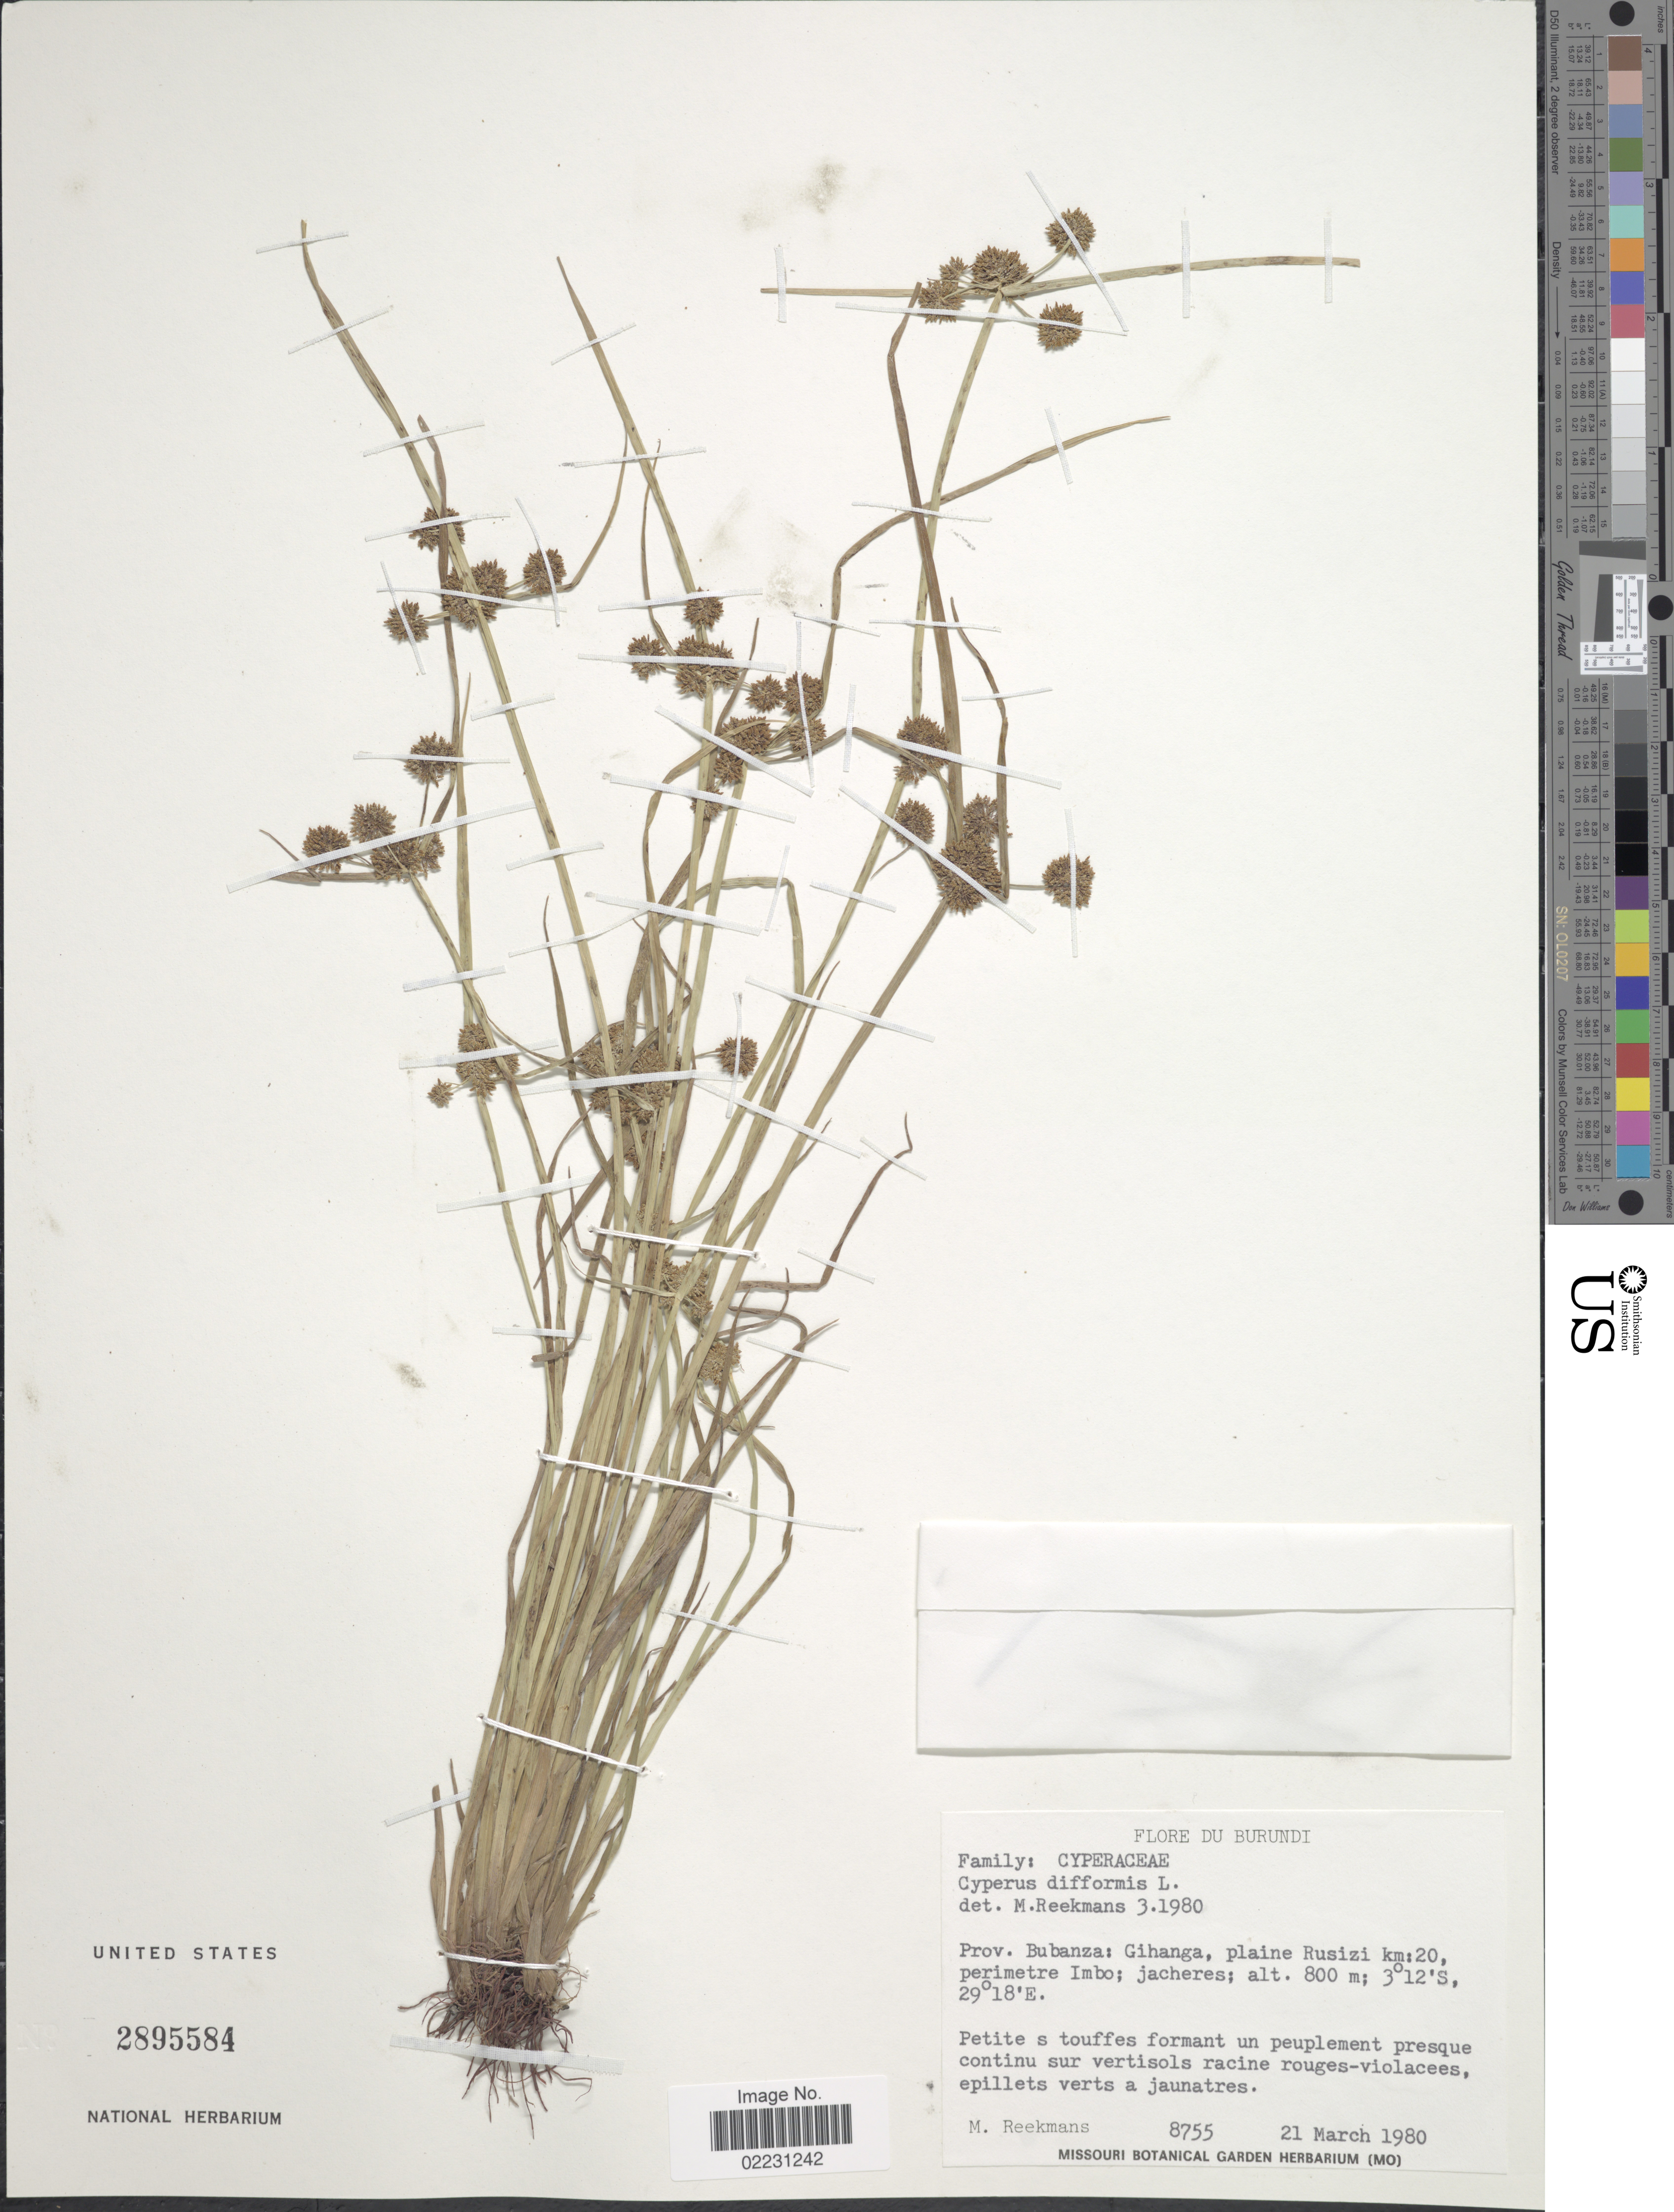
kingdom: Plantae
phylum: Tracheophyta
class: Liliopsida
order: Poales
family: Cyperaceae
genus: Cyperus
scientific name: Cyperus difformis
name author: L.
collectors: M. Reekmans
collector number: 8755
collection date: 1980-03-21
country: Burundi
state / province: Bubanza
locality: Gihanga, plain Rusizi km:20 perimetre Imbo; jacheres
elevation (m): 800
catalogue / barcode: US 2895584